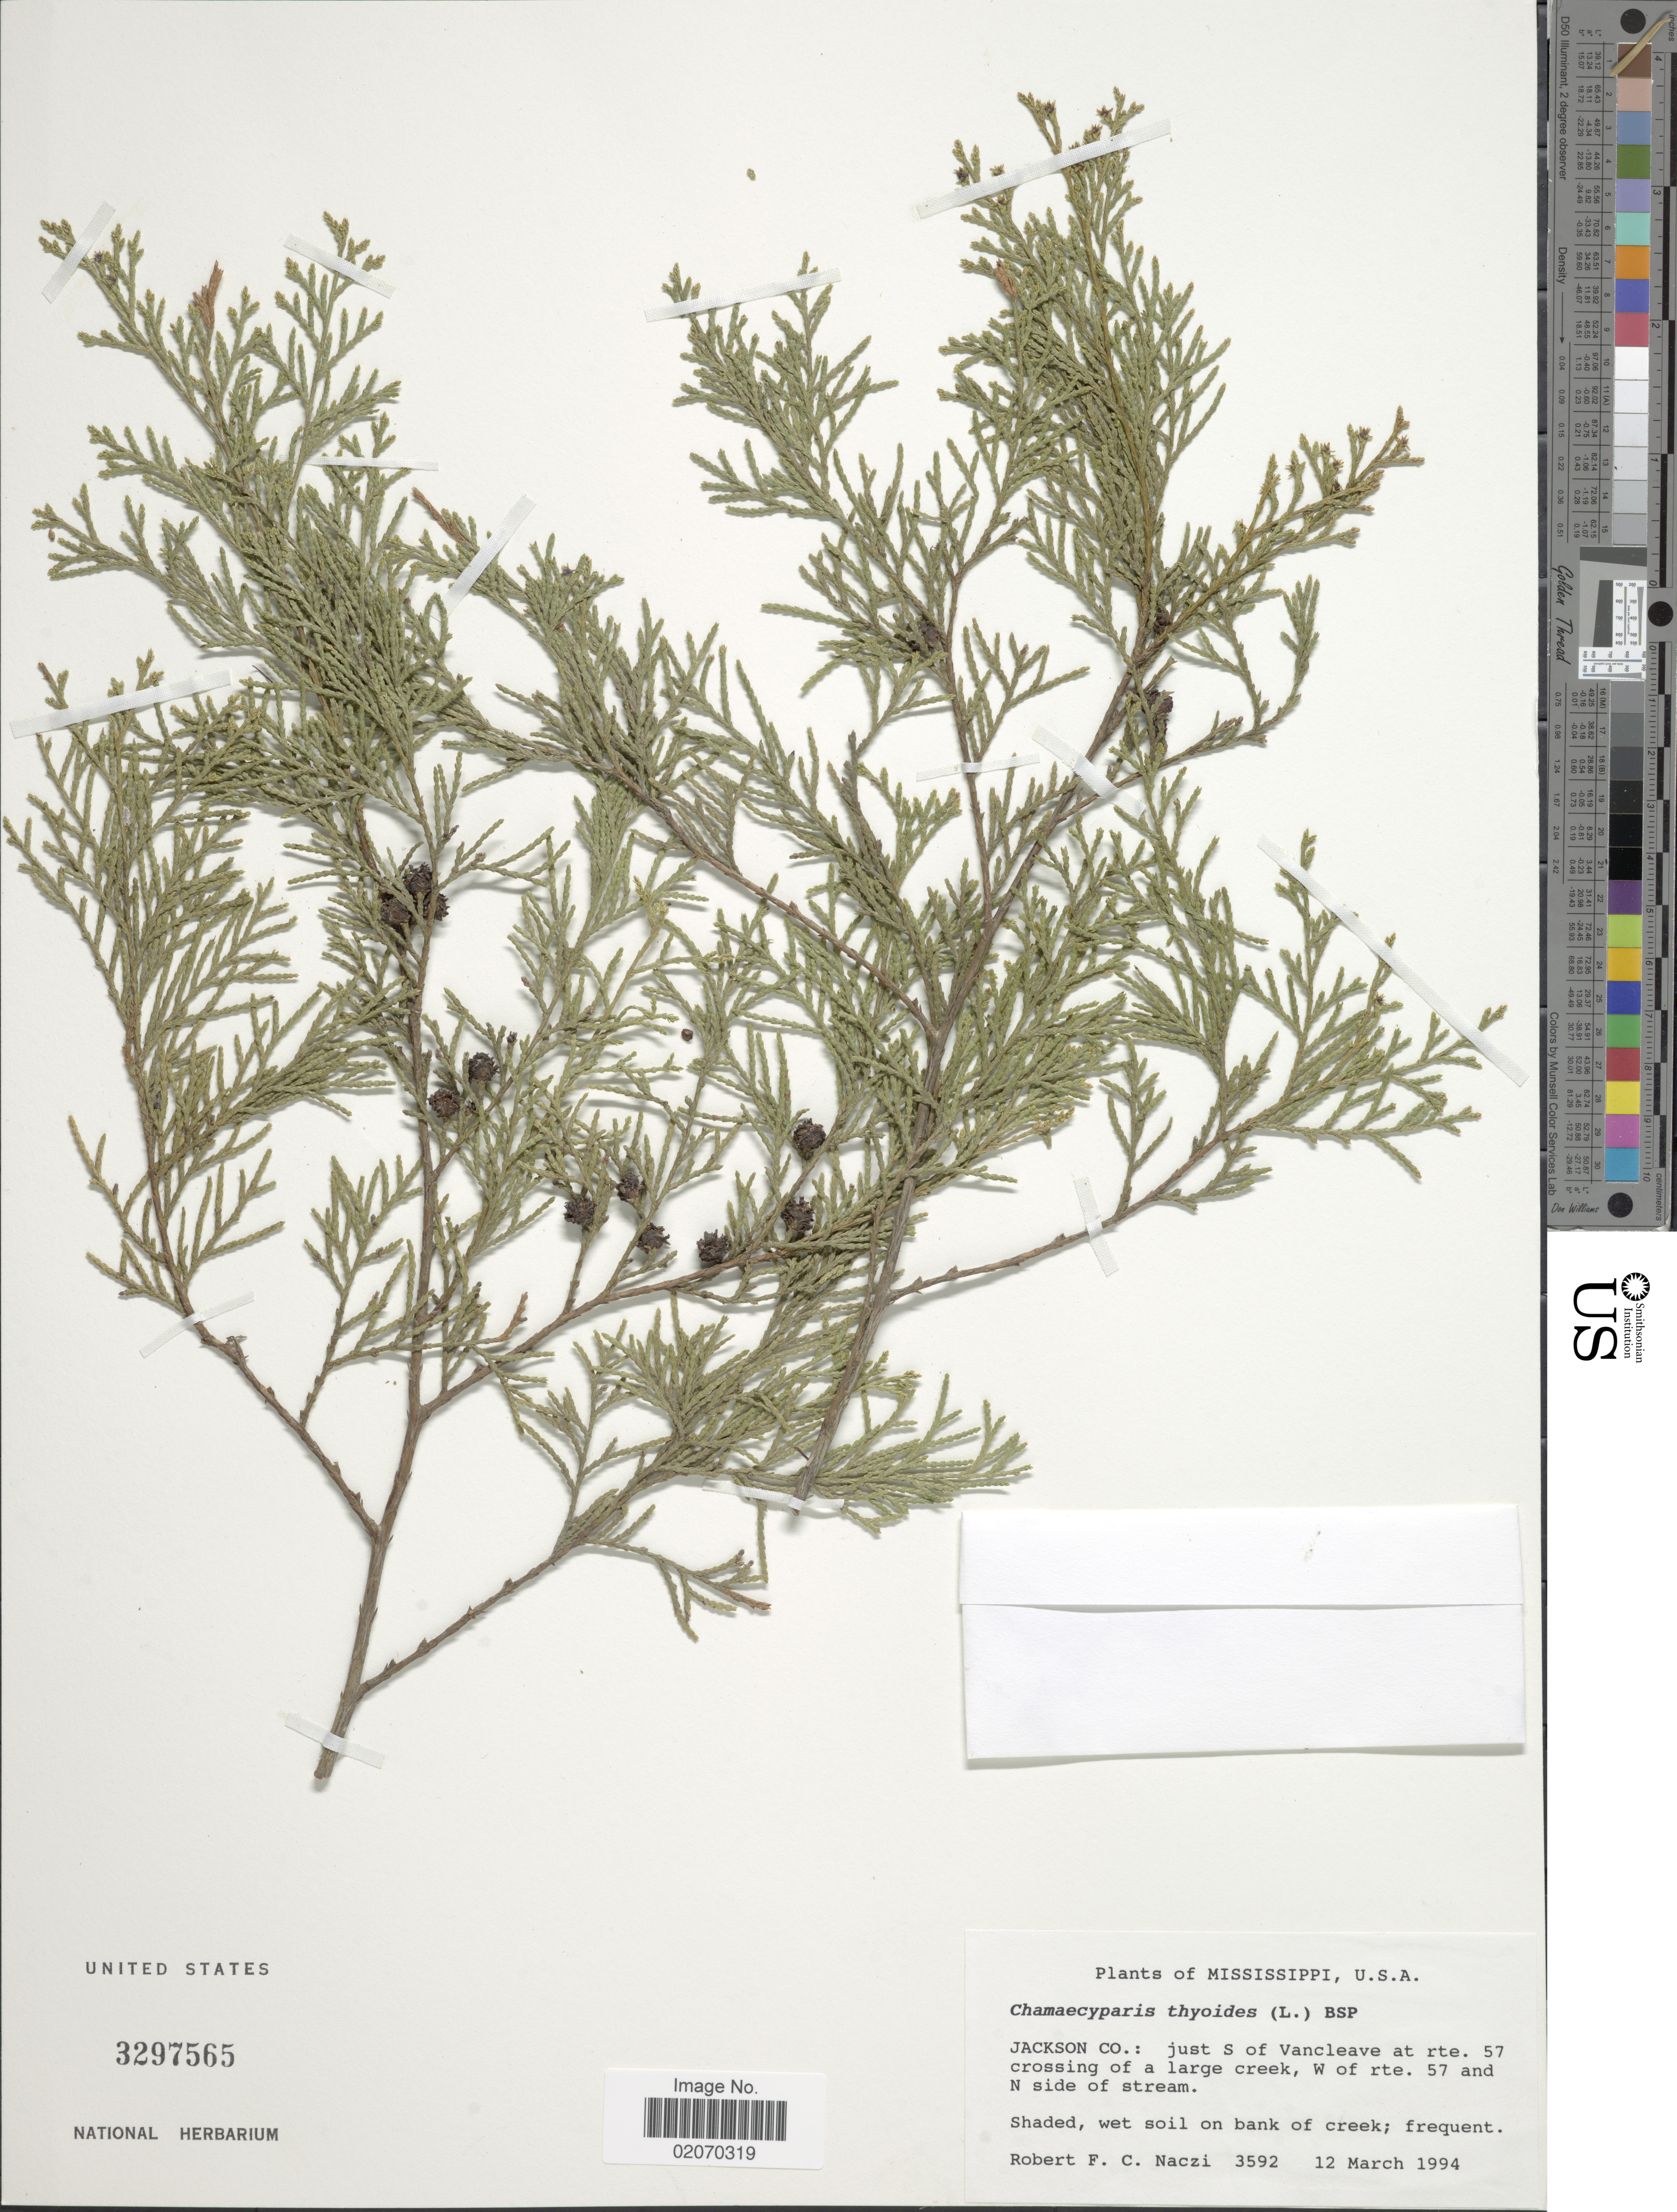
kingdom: Plantae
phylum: Tracheophyta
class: Pinopsida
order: Pinales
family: Cupressaceae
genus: Chamaecyparis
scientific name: Chamaecyparis thyoides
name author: (L.) Britton, Stearns & Poggenb.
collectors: R. F. C. Naczi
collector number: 3592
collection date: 1994-03-12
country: United States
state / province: Mississippi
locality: Jackson Co.: just S of Vancleave at rte. 57 crossing of a large creek, W of rte. 57 and N side of stream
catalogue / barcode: US 3297565